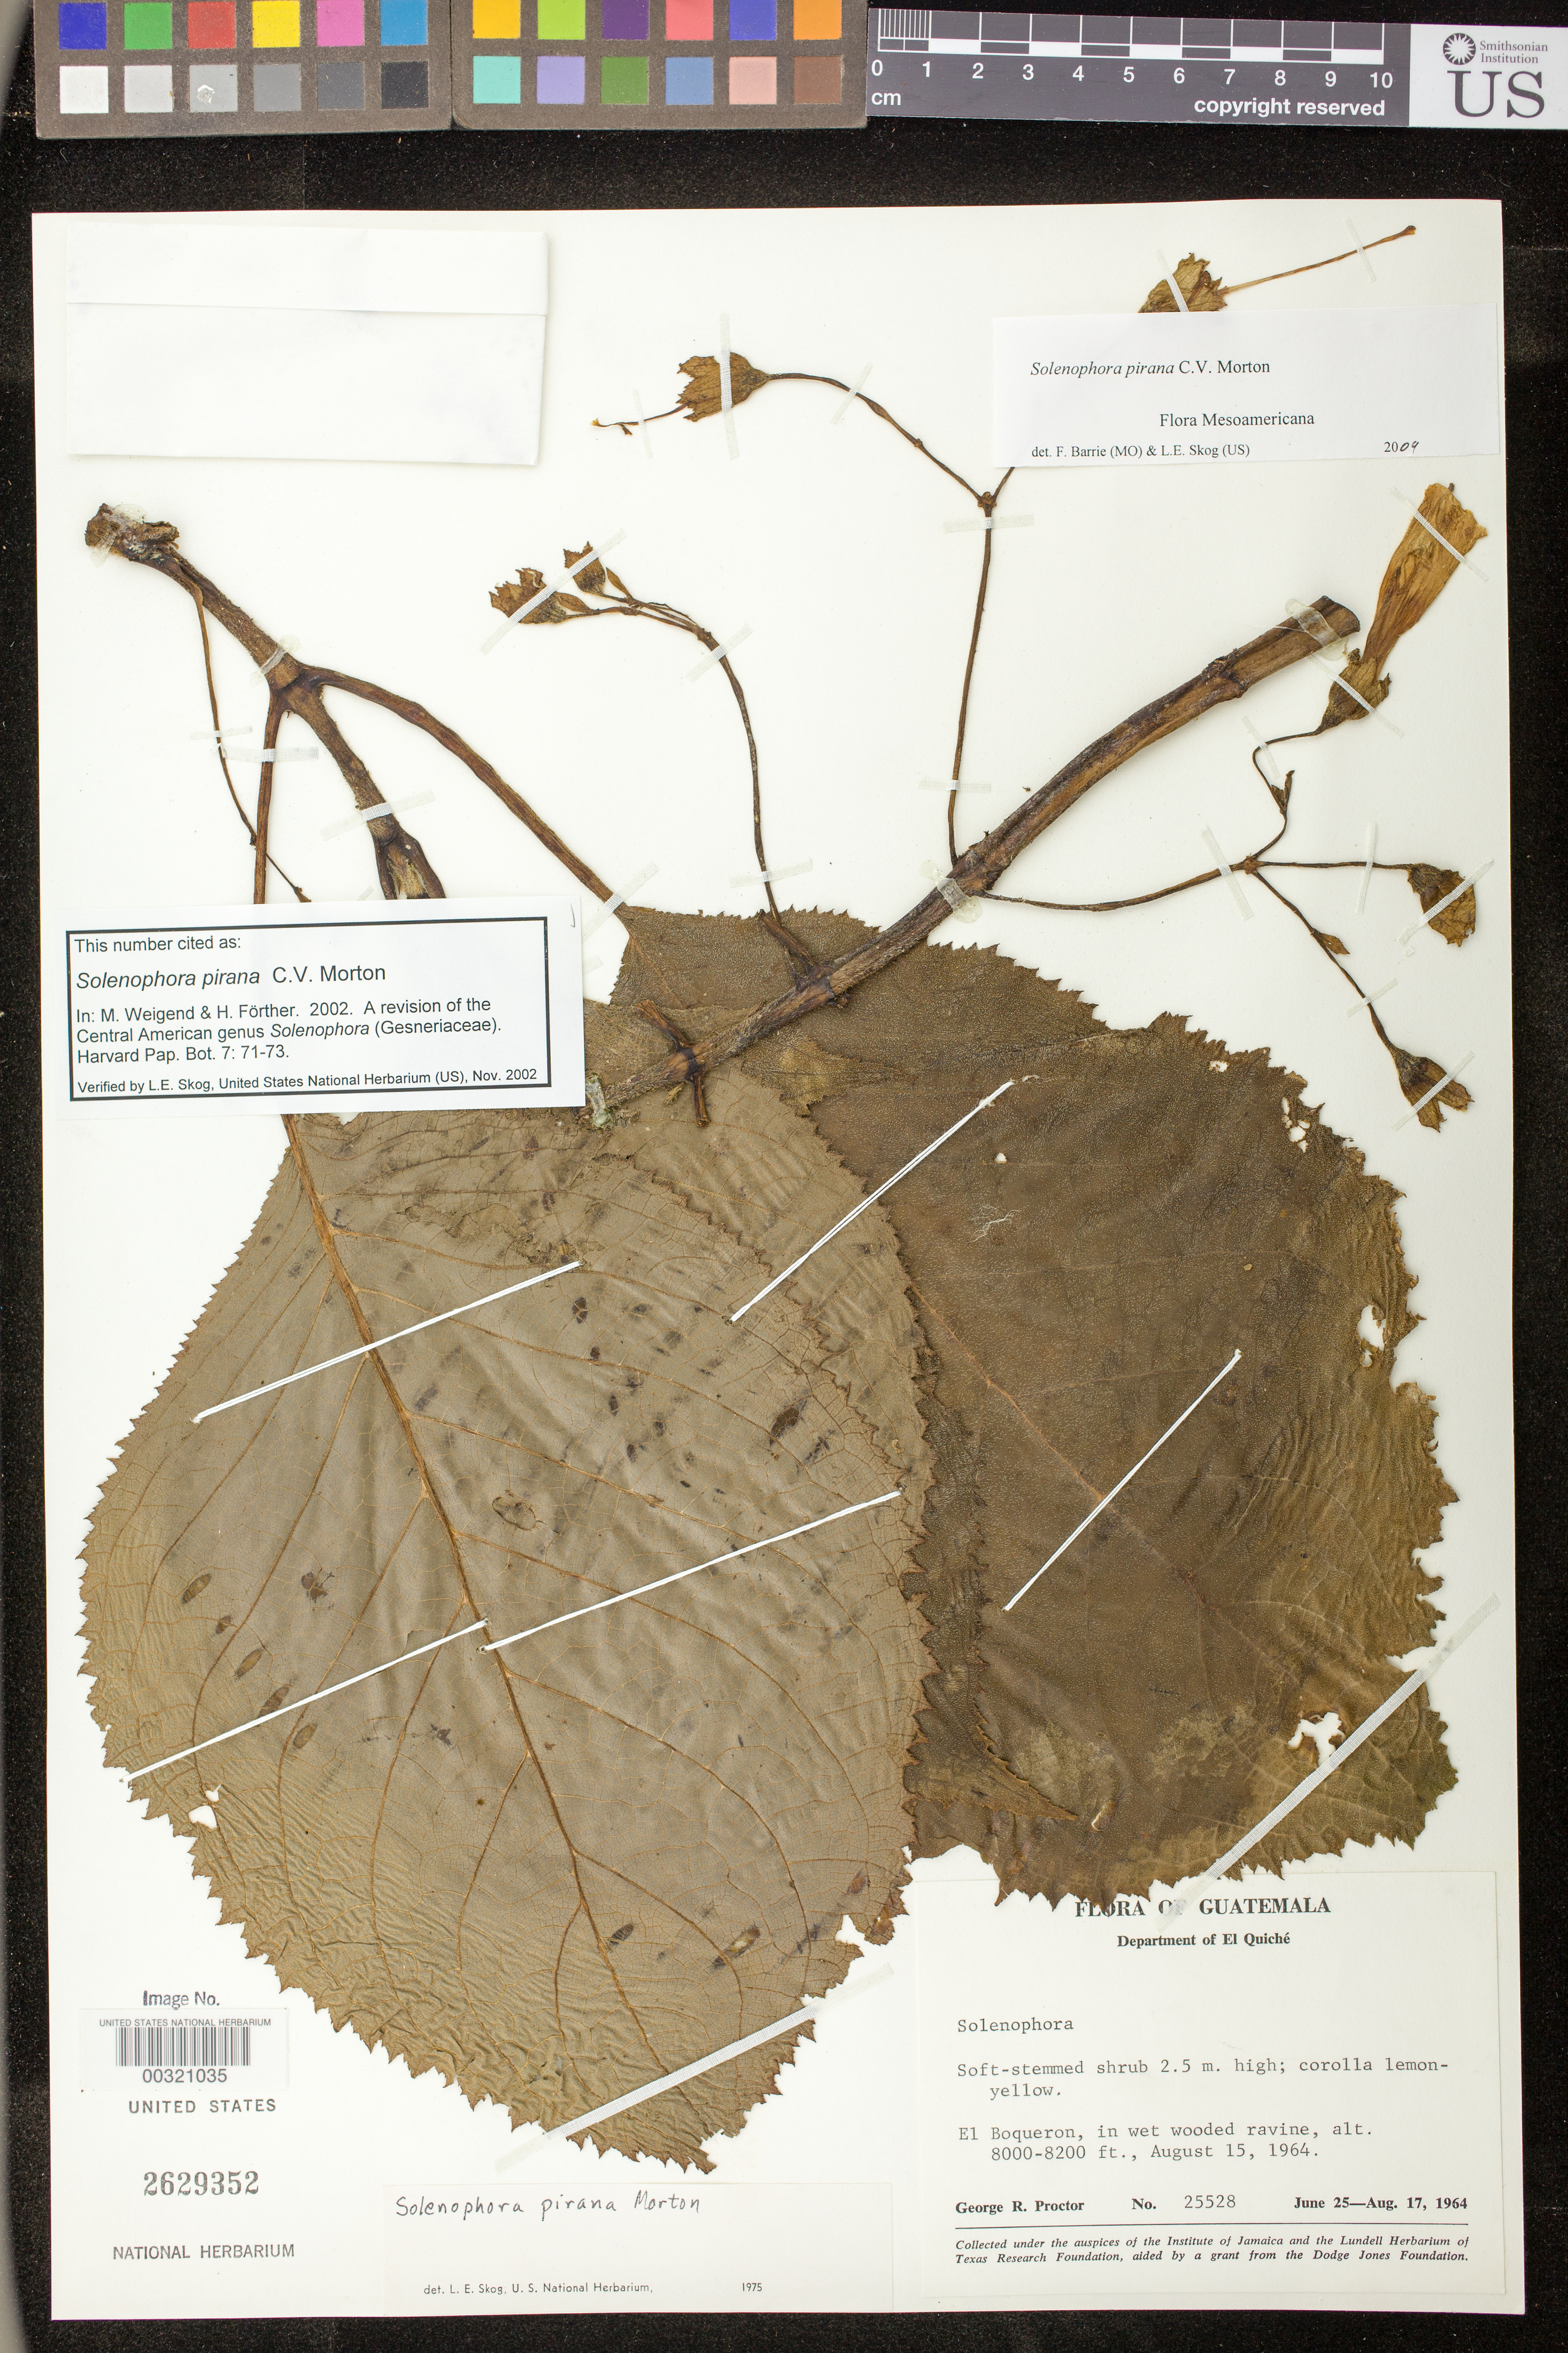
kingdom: Plantae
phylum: Tracheophyta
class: Magnoliopsida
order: Lamiales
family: Gesneriaceae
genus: Solenophora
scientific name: Solenophora pirana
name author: C.V. Morton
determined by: Weigend; Förther, Harald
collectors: G. R. Proctor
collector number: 25528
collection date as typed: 15 Aug 1964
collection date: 1964-08-15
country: Guatemala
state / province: El Quiché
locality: El Boqueron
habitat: In wet wooded ravine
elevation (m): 2438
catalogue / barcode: US 2629352